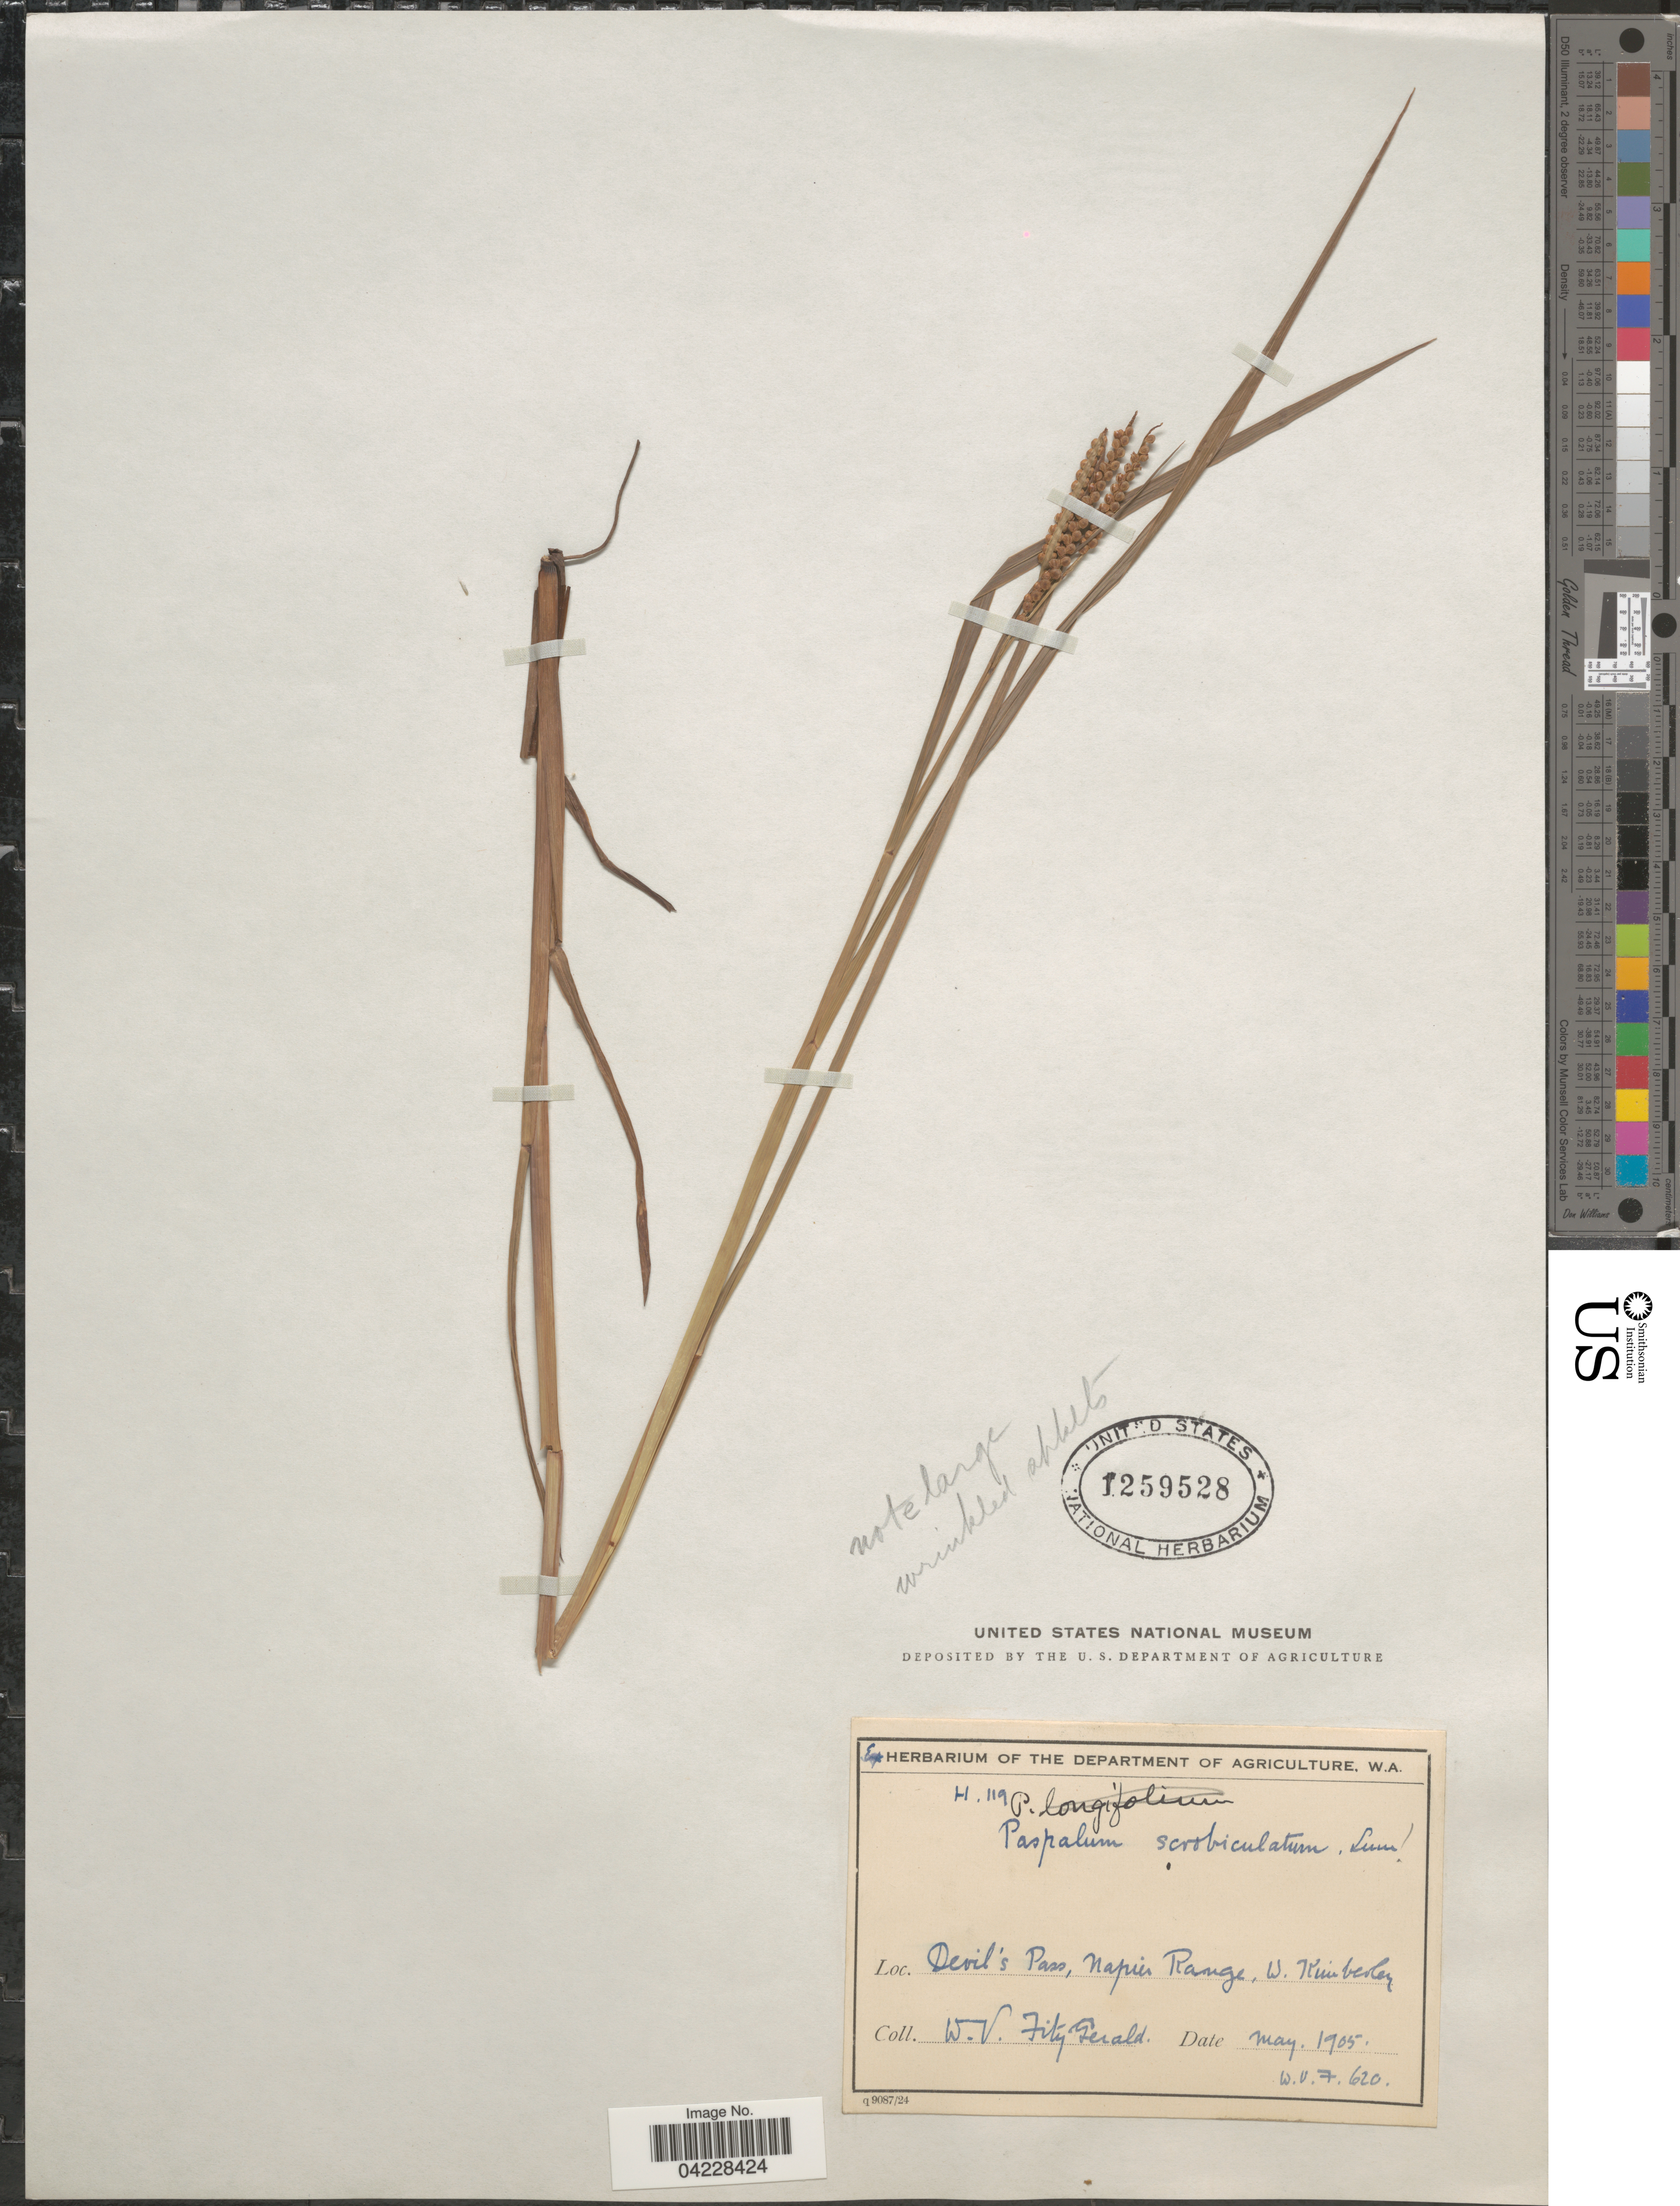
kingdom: Plantae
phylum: Tracheophyta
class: Liliopsida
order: Poales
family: Poaceae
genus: Paspalum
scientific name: Paspalum scrobiculatum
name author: L.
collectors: W. Fitzgerald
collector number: H119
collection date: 1905-05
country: Australia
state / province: Western Australia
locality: Devil's Pass, Napier Range, W. Kimberley.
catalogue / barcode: US 1259528